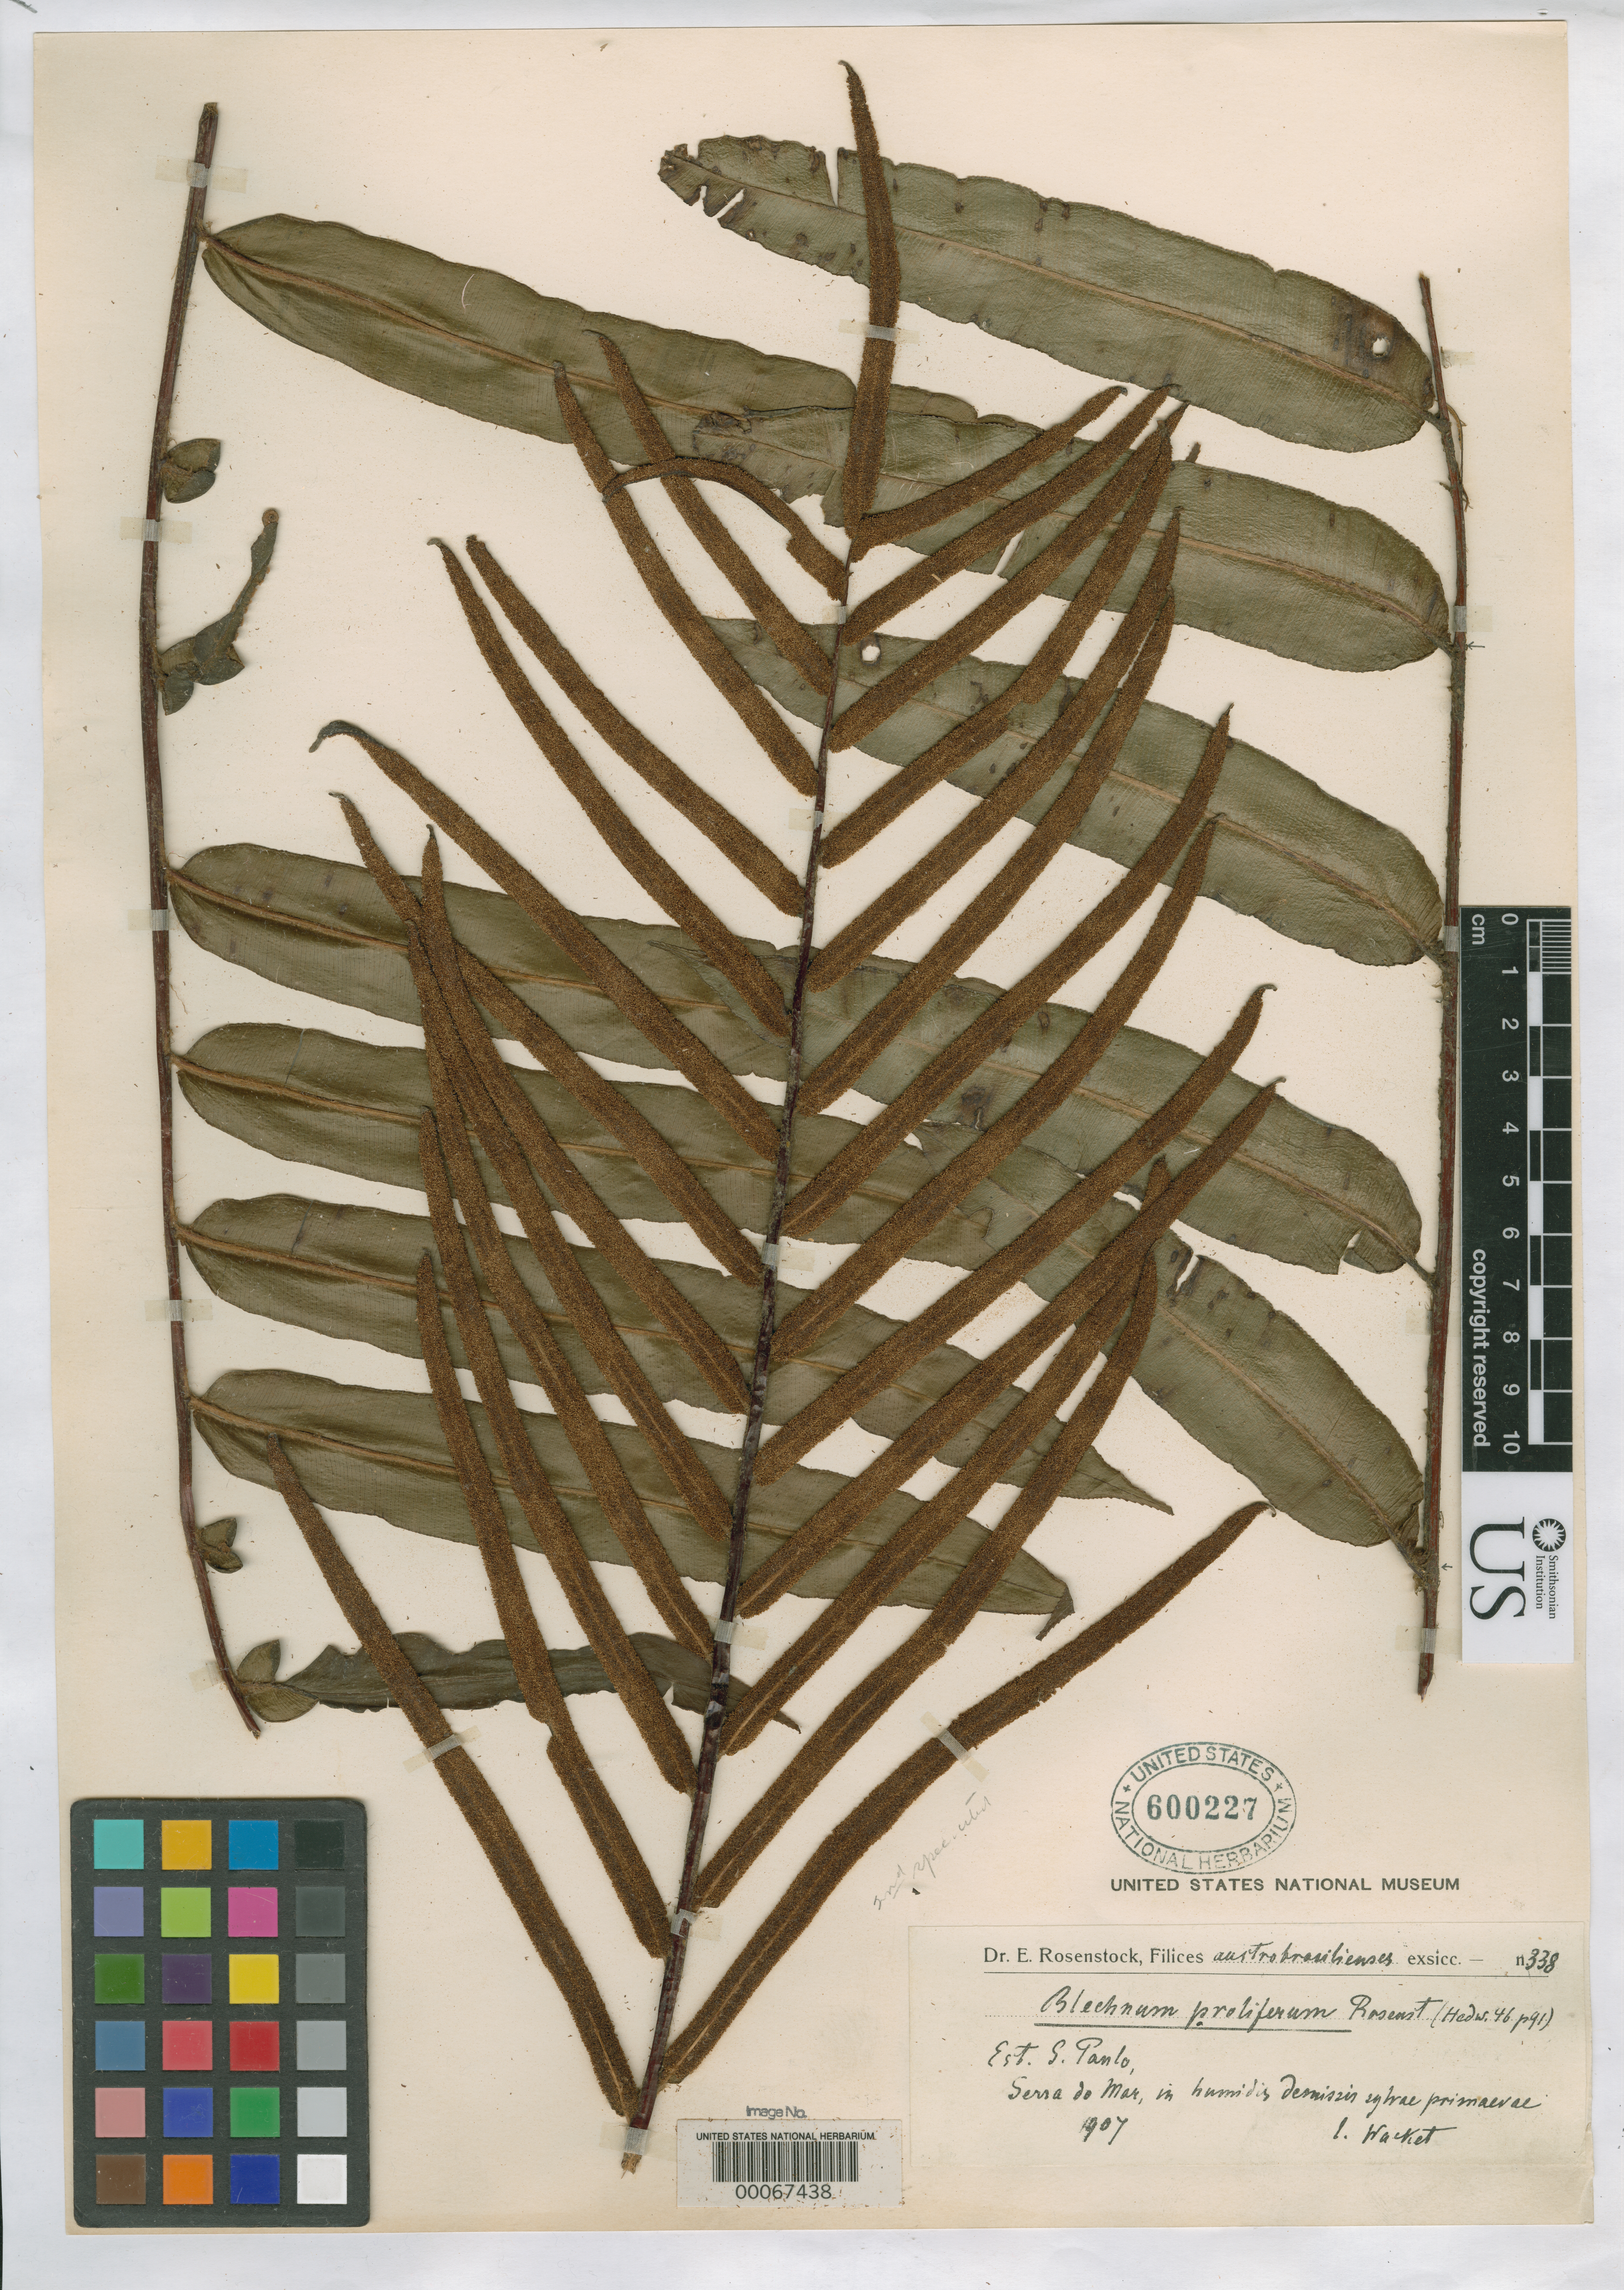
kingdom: Plantae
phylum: Tracheophyta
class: Polypodiopsida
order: Polypodiales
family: Blechnaceae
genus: Blechnum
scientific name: Blechnum proliferum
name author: Rosenst.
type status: Syntype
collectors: M. Wacket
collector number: Rosenstock Exs. 338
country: Brazil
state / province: Minas Gerais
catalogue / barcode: US 600227